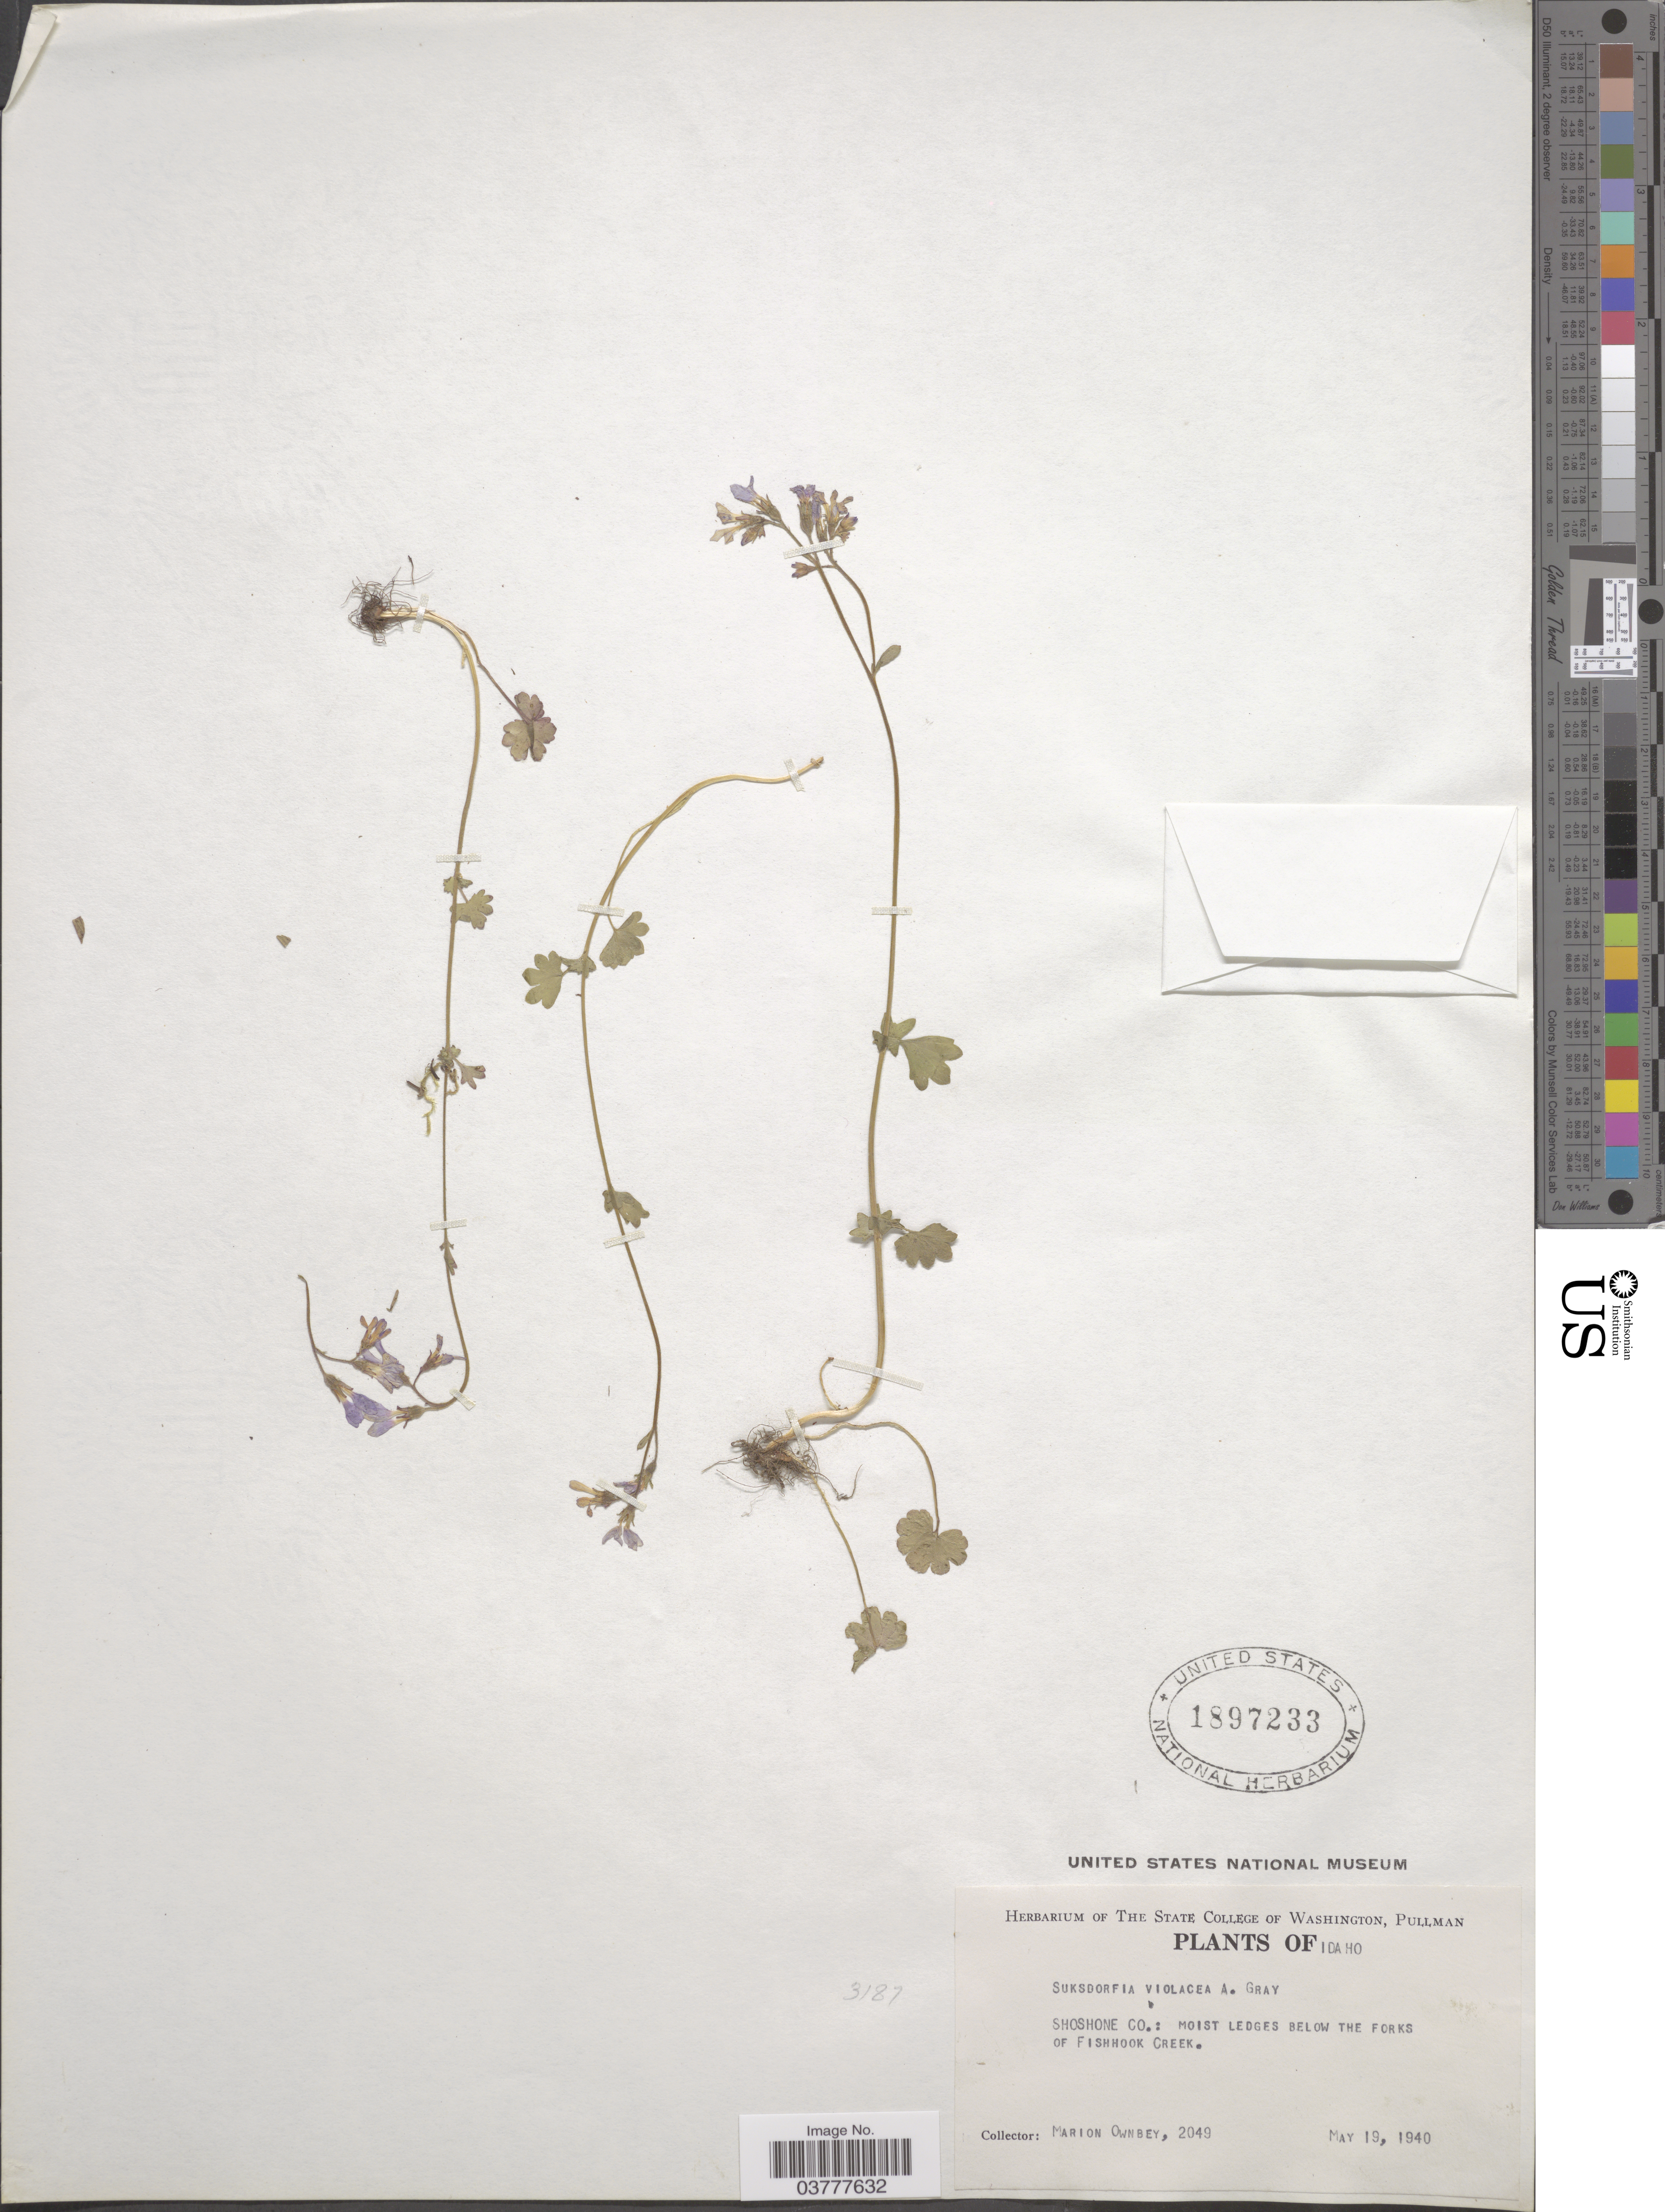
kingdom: Plantae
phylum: Tracheophyta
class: Magnoliopsida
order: Saxifragales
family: Saxifragaceae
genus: Suksdorfia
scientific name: Suksdorfia violacea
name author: A. Gray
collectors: M. Ownbey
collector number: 2049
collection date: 1940-05-19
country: United States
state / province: Idaho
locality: Shoshone Co.: Moist ledges below the Forks of Fishhook Creek.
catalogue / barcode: US 1897233